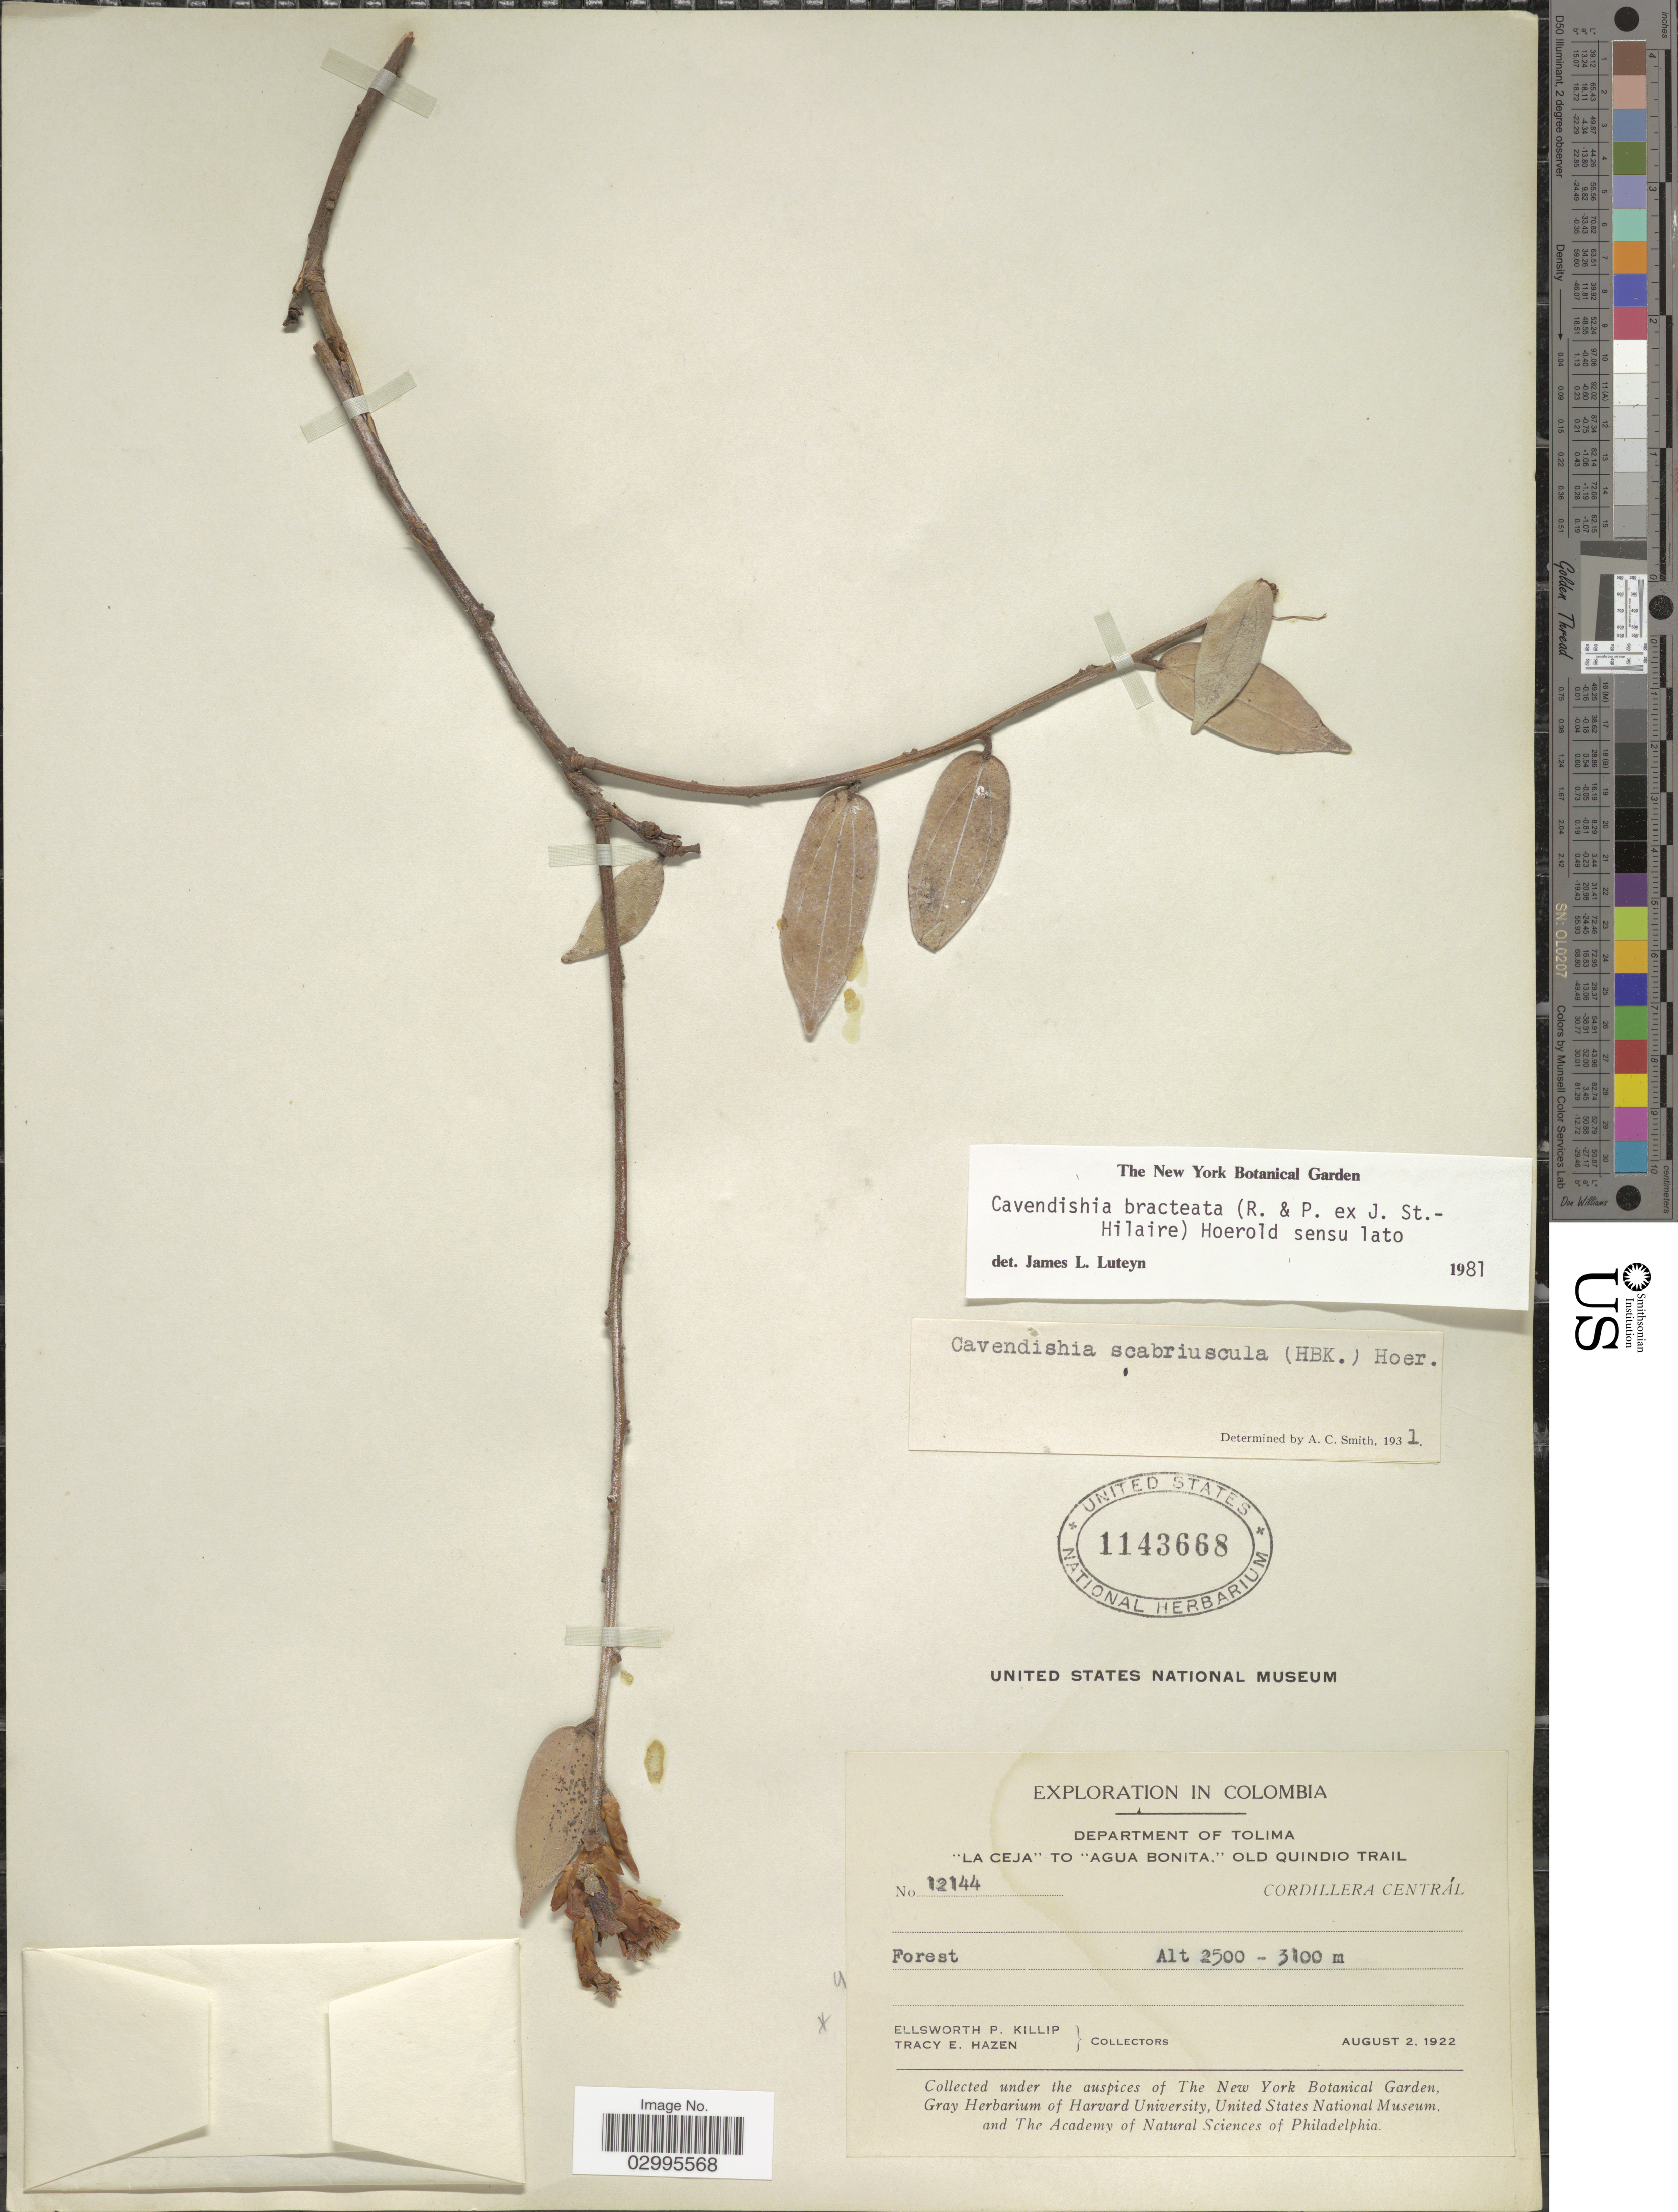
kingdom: Plantae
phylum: Tracheophyta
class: Magnoliopsida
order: Ericales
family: Ericaceae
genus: Cavendishia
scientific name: Cavendishia bracteata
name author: (Ruiz & Pav. ex J. St.-Hil.) Hoerold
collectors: E. P. Killip & T. E. Hazen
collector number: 12144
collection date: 1922-08-02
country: Colombia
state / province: Tolima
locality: Department of Tolima 'La Ceja' to 'Agua Bonita,' Old Quindia Trail. Cordillera Central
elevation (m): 2500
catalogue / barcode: US 1143668